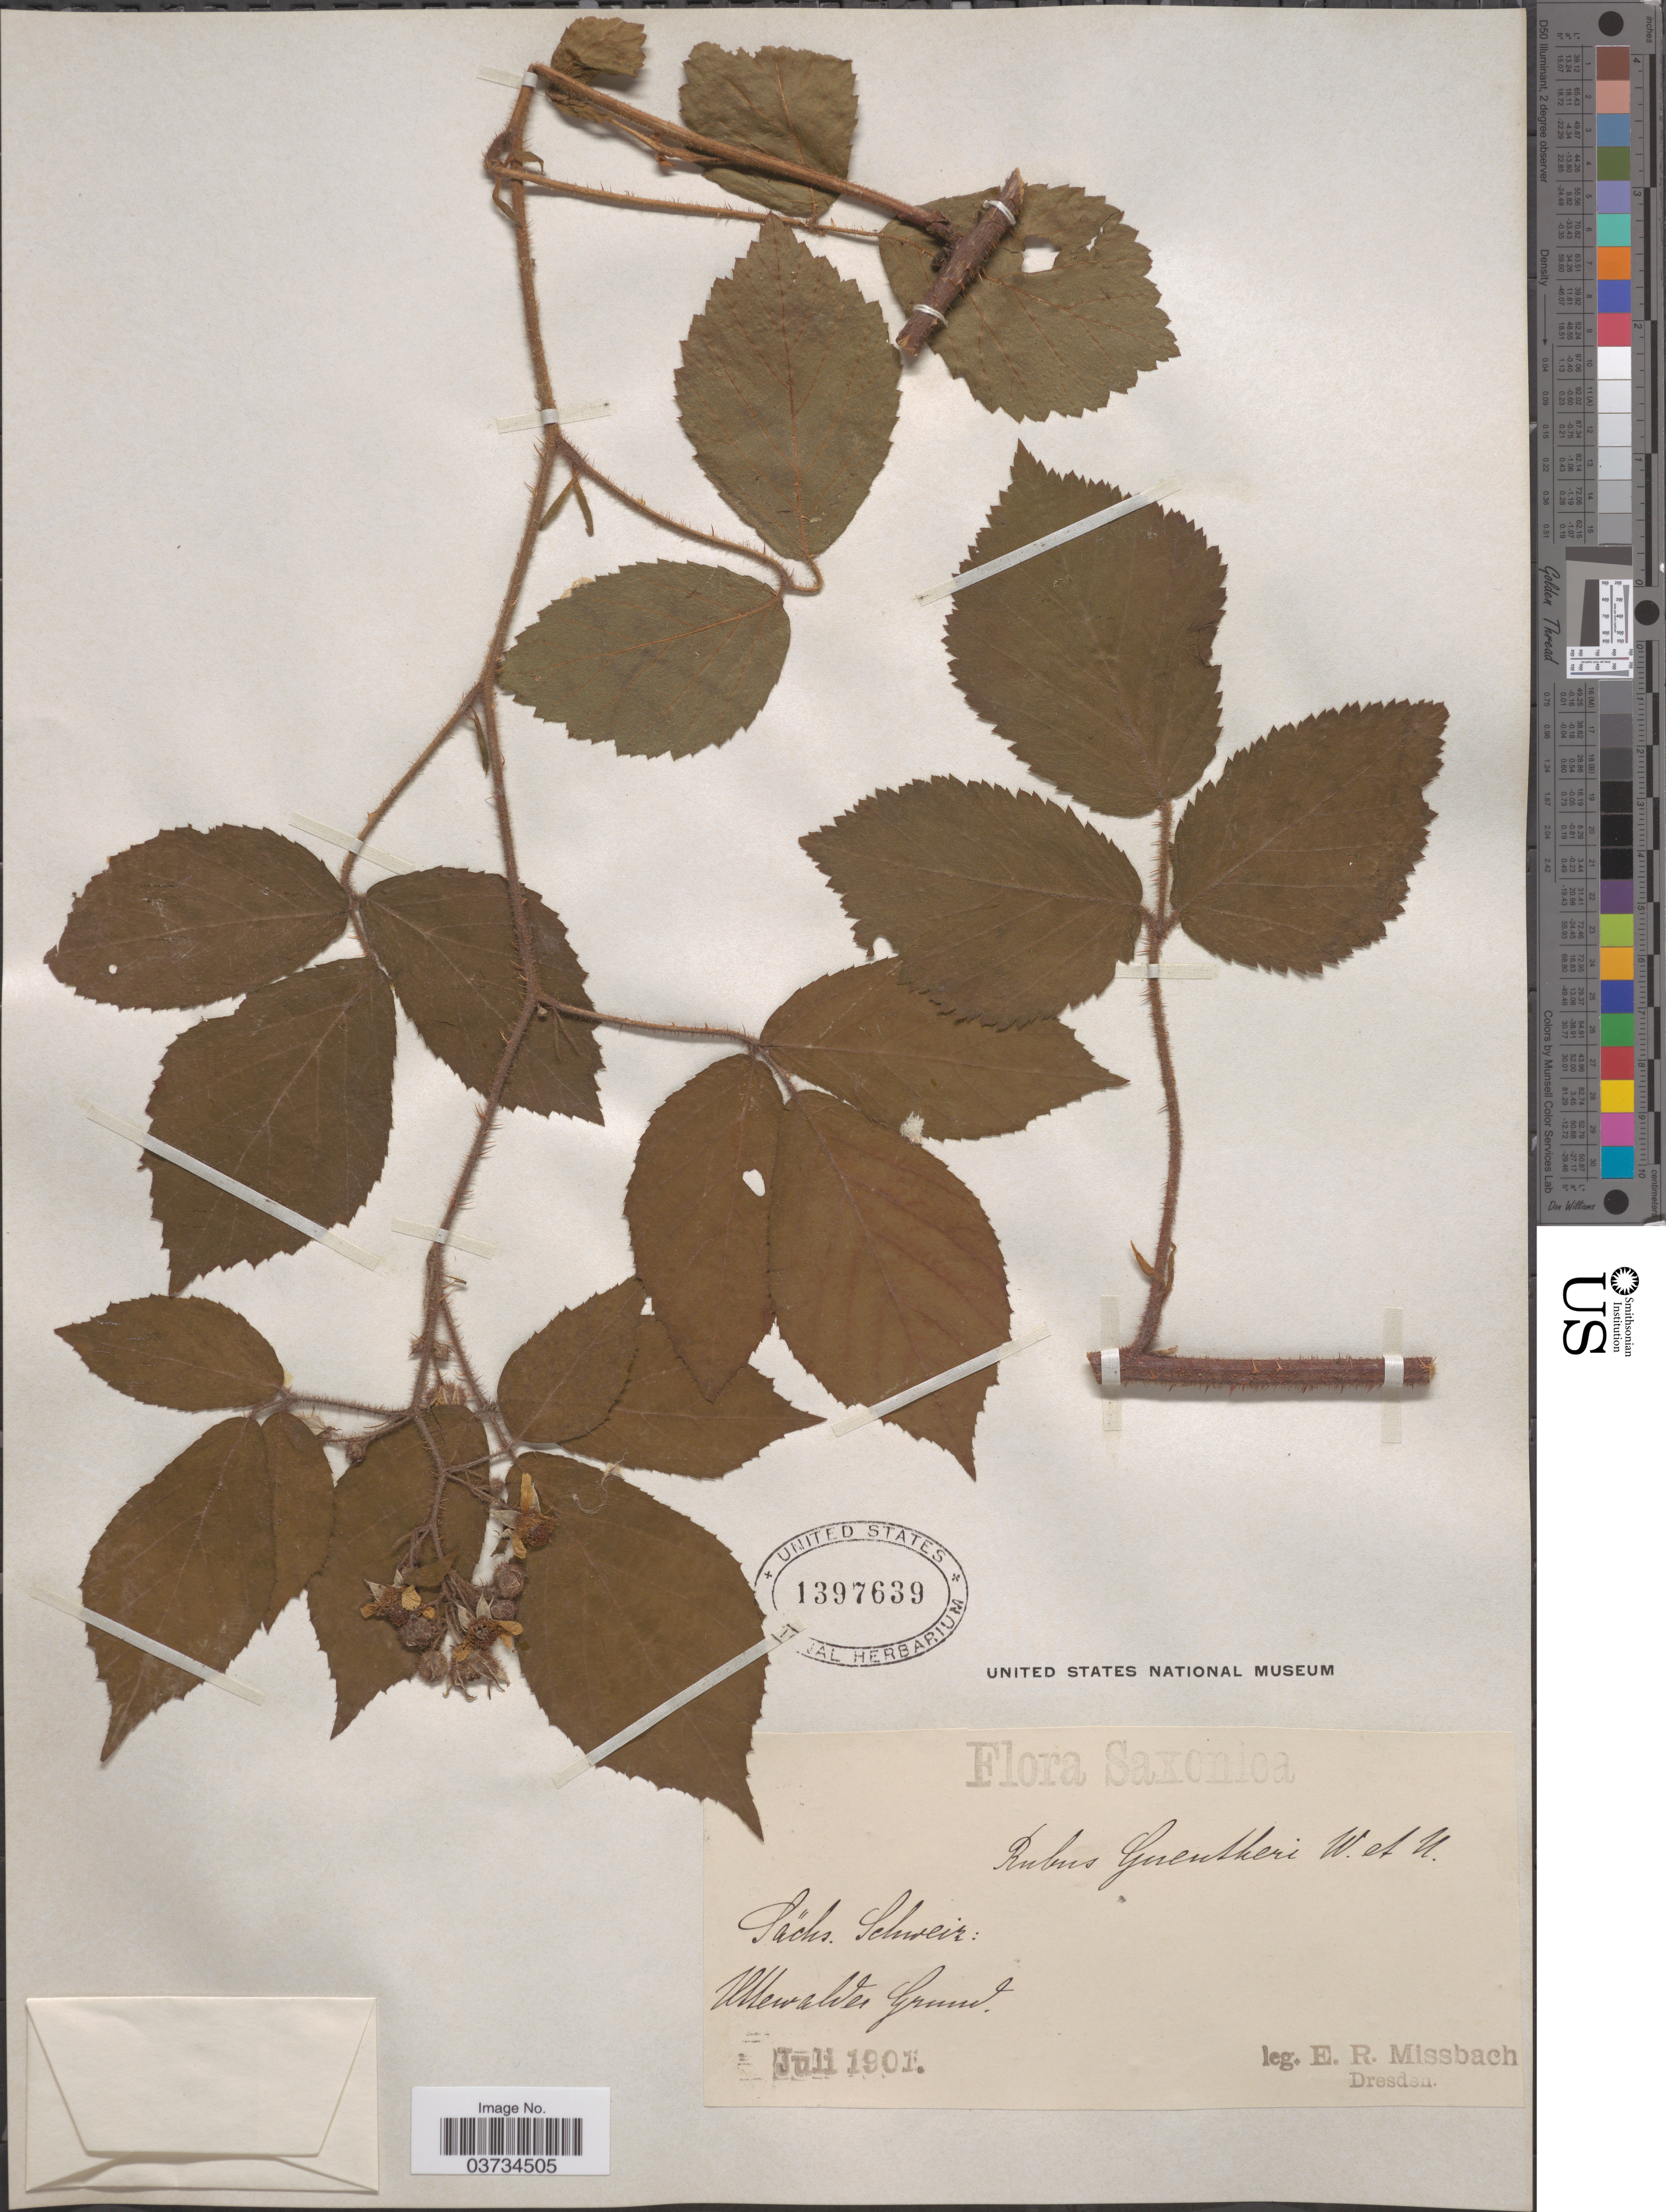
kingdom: Plantae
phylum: Tracheophyta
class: Magnoliopsida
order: Rosales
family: Rosaceae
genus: Rubus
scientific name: Rubus guntheri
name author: Weihe & Nees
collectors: E. Missbach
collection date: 1901-07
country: Germany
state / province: Niedersachsen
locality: Saxonica. Sächs. Schweiz: Uttewalder Grund.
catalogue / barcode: US 1397639